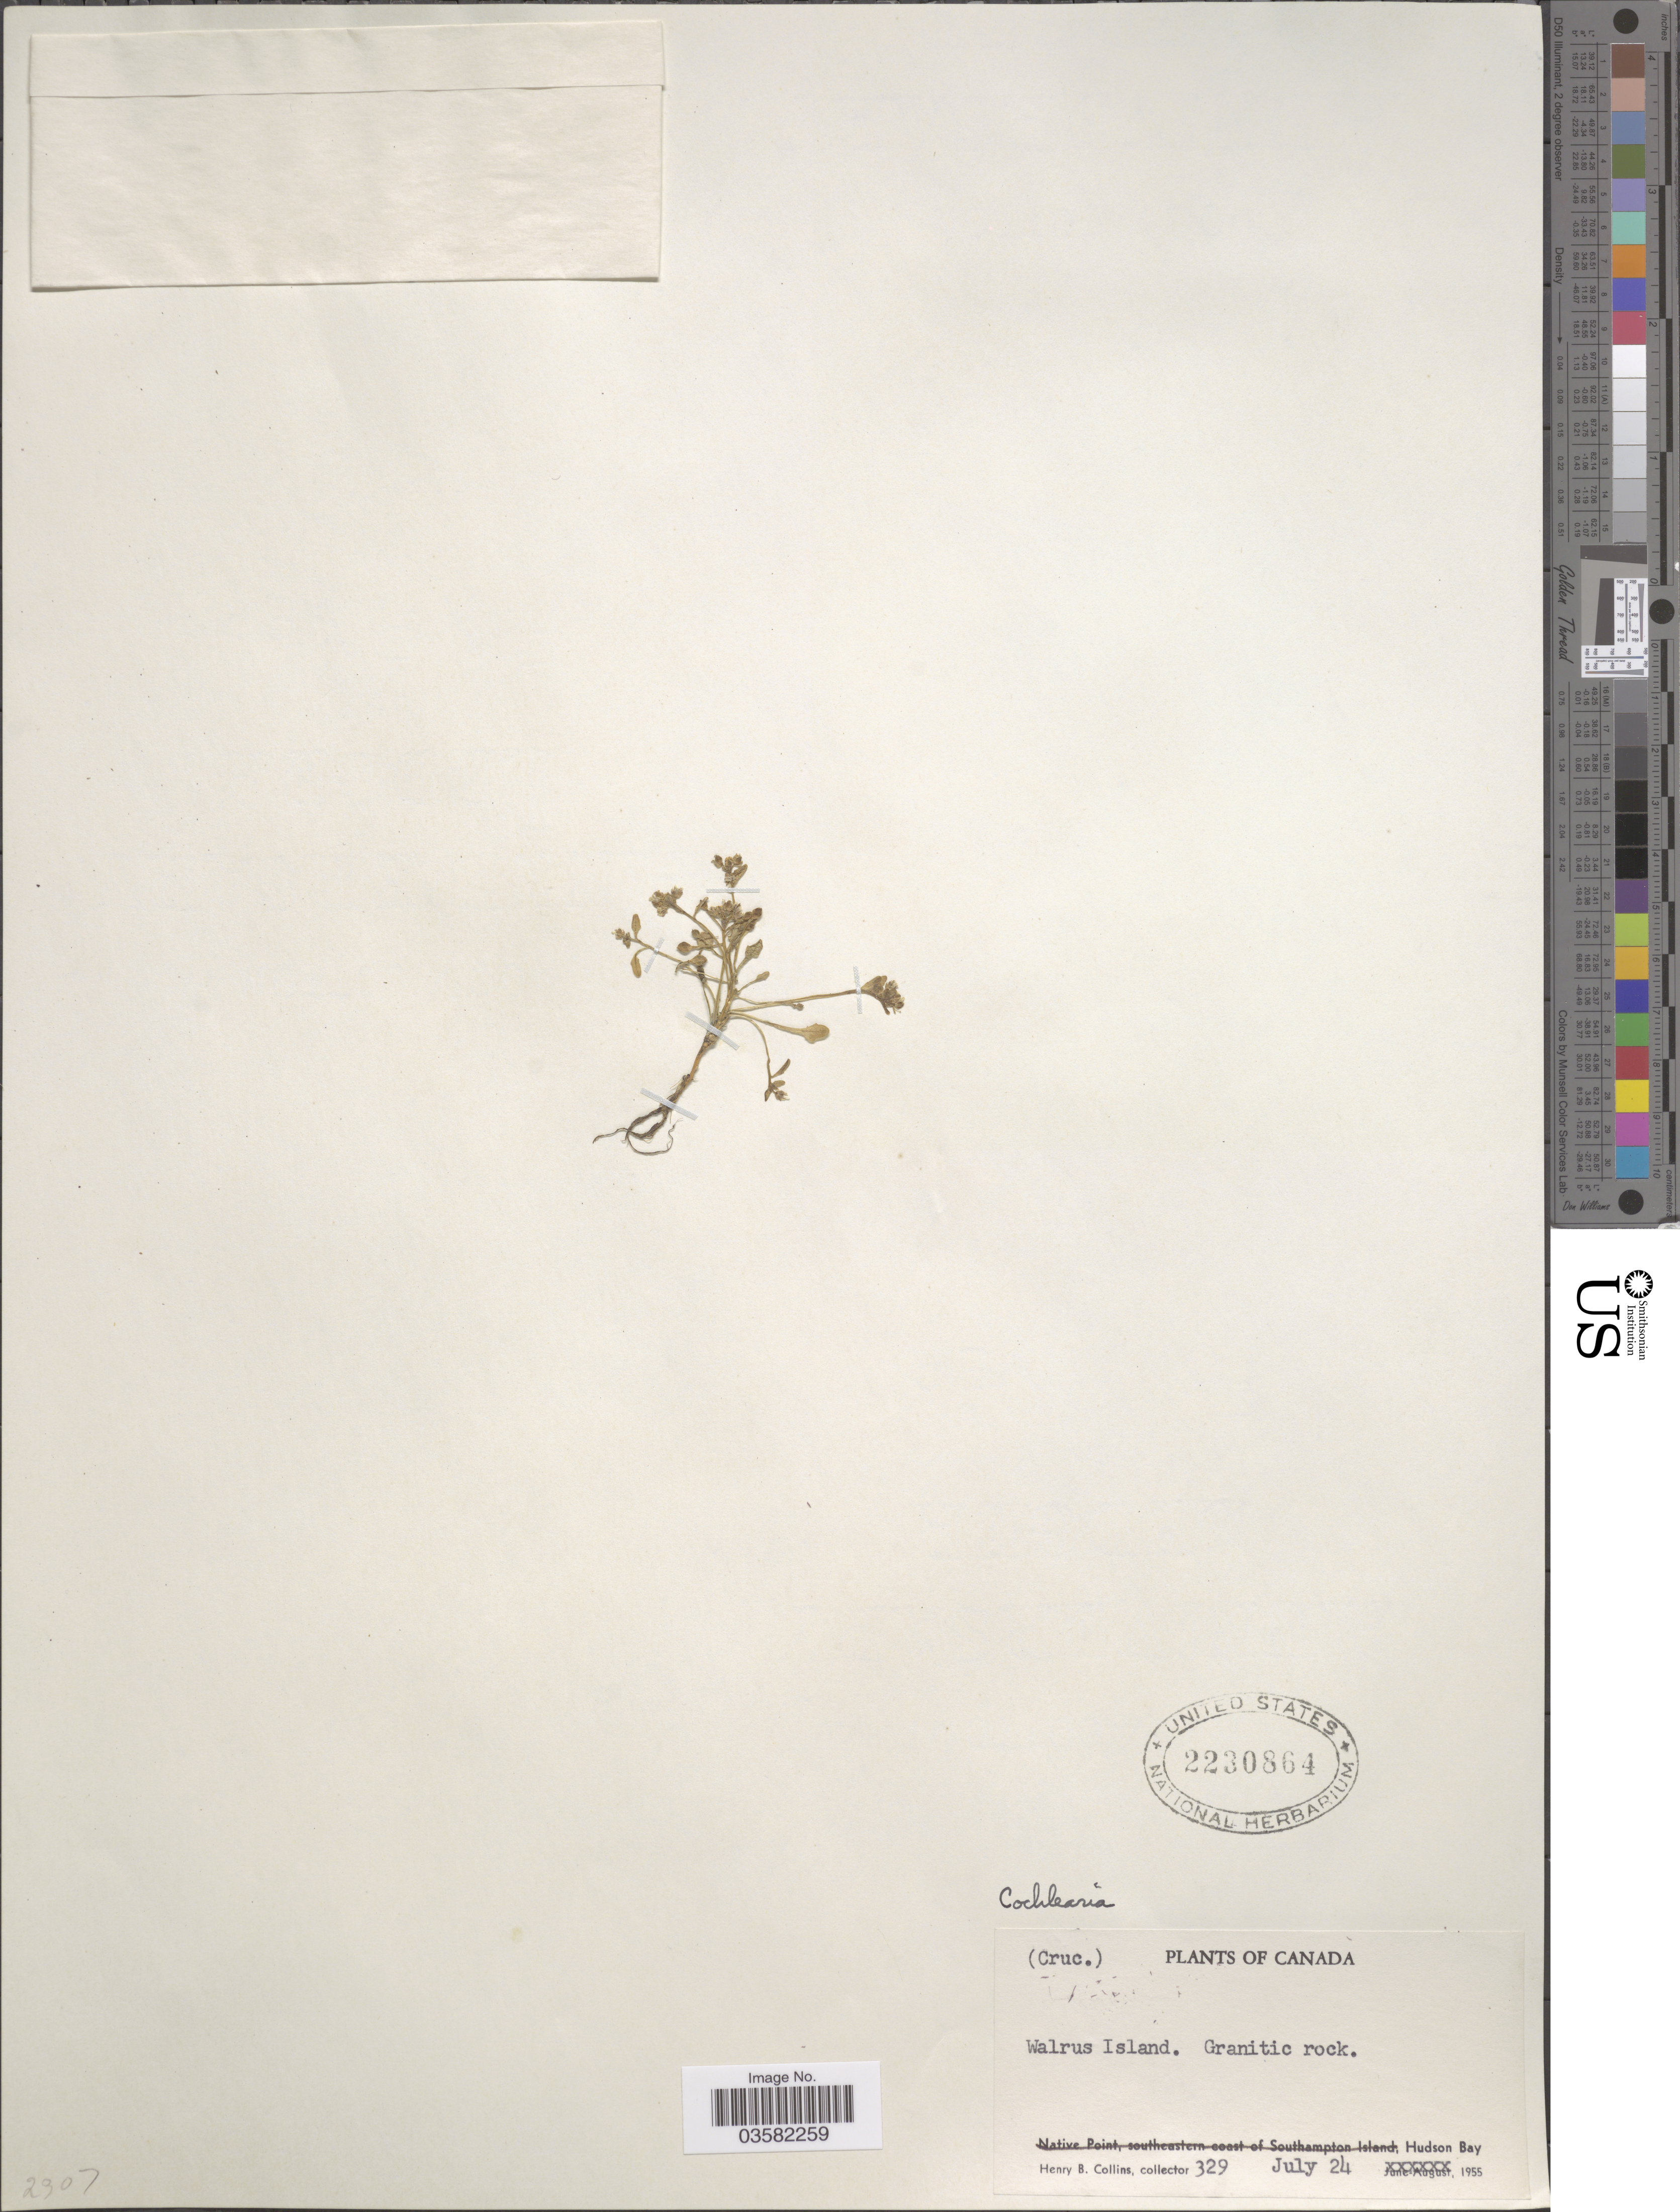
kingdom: Plantae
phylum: Tracheophyta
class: Magnoliopsida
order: Brassicales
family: Brassicaceae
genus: Cochlearia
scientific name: Cochlearia sp.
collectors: H. Collins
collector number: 329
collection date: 1955-07-24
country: Canada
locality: Walrus Island. Hudson Bay.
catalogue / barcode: US 2230864